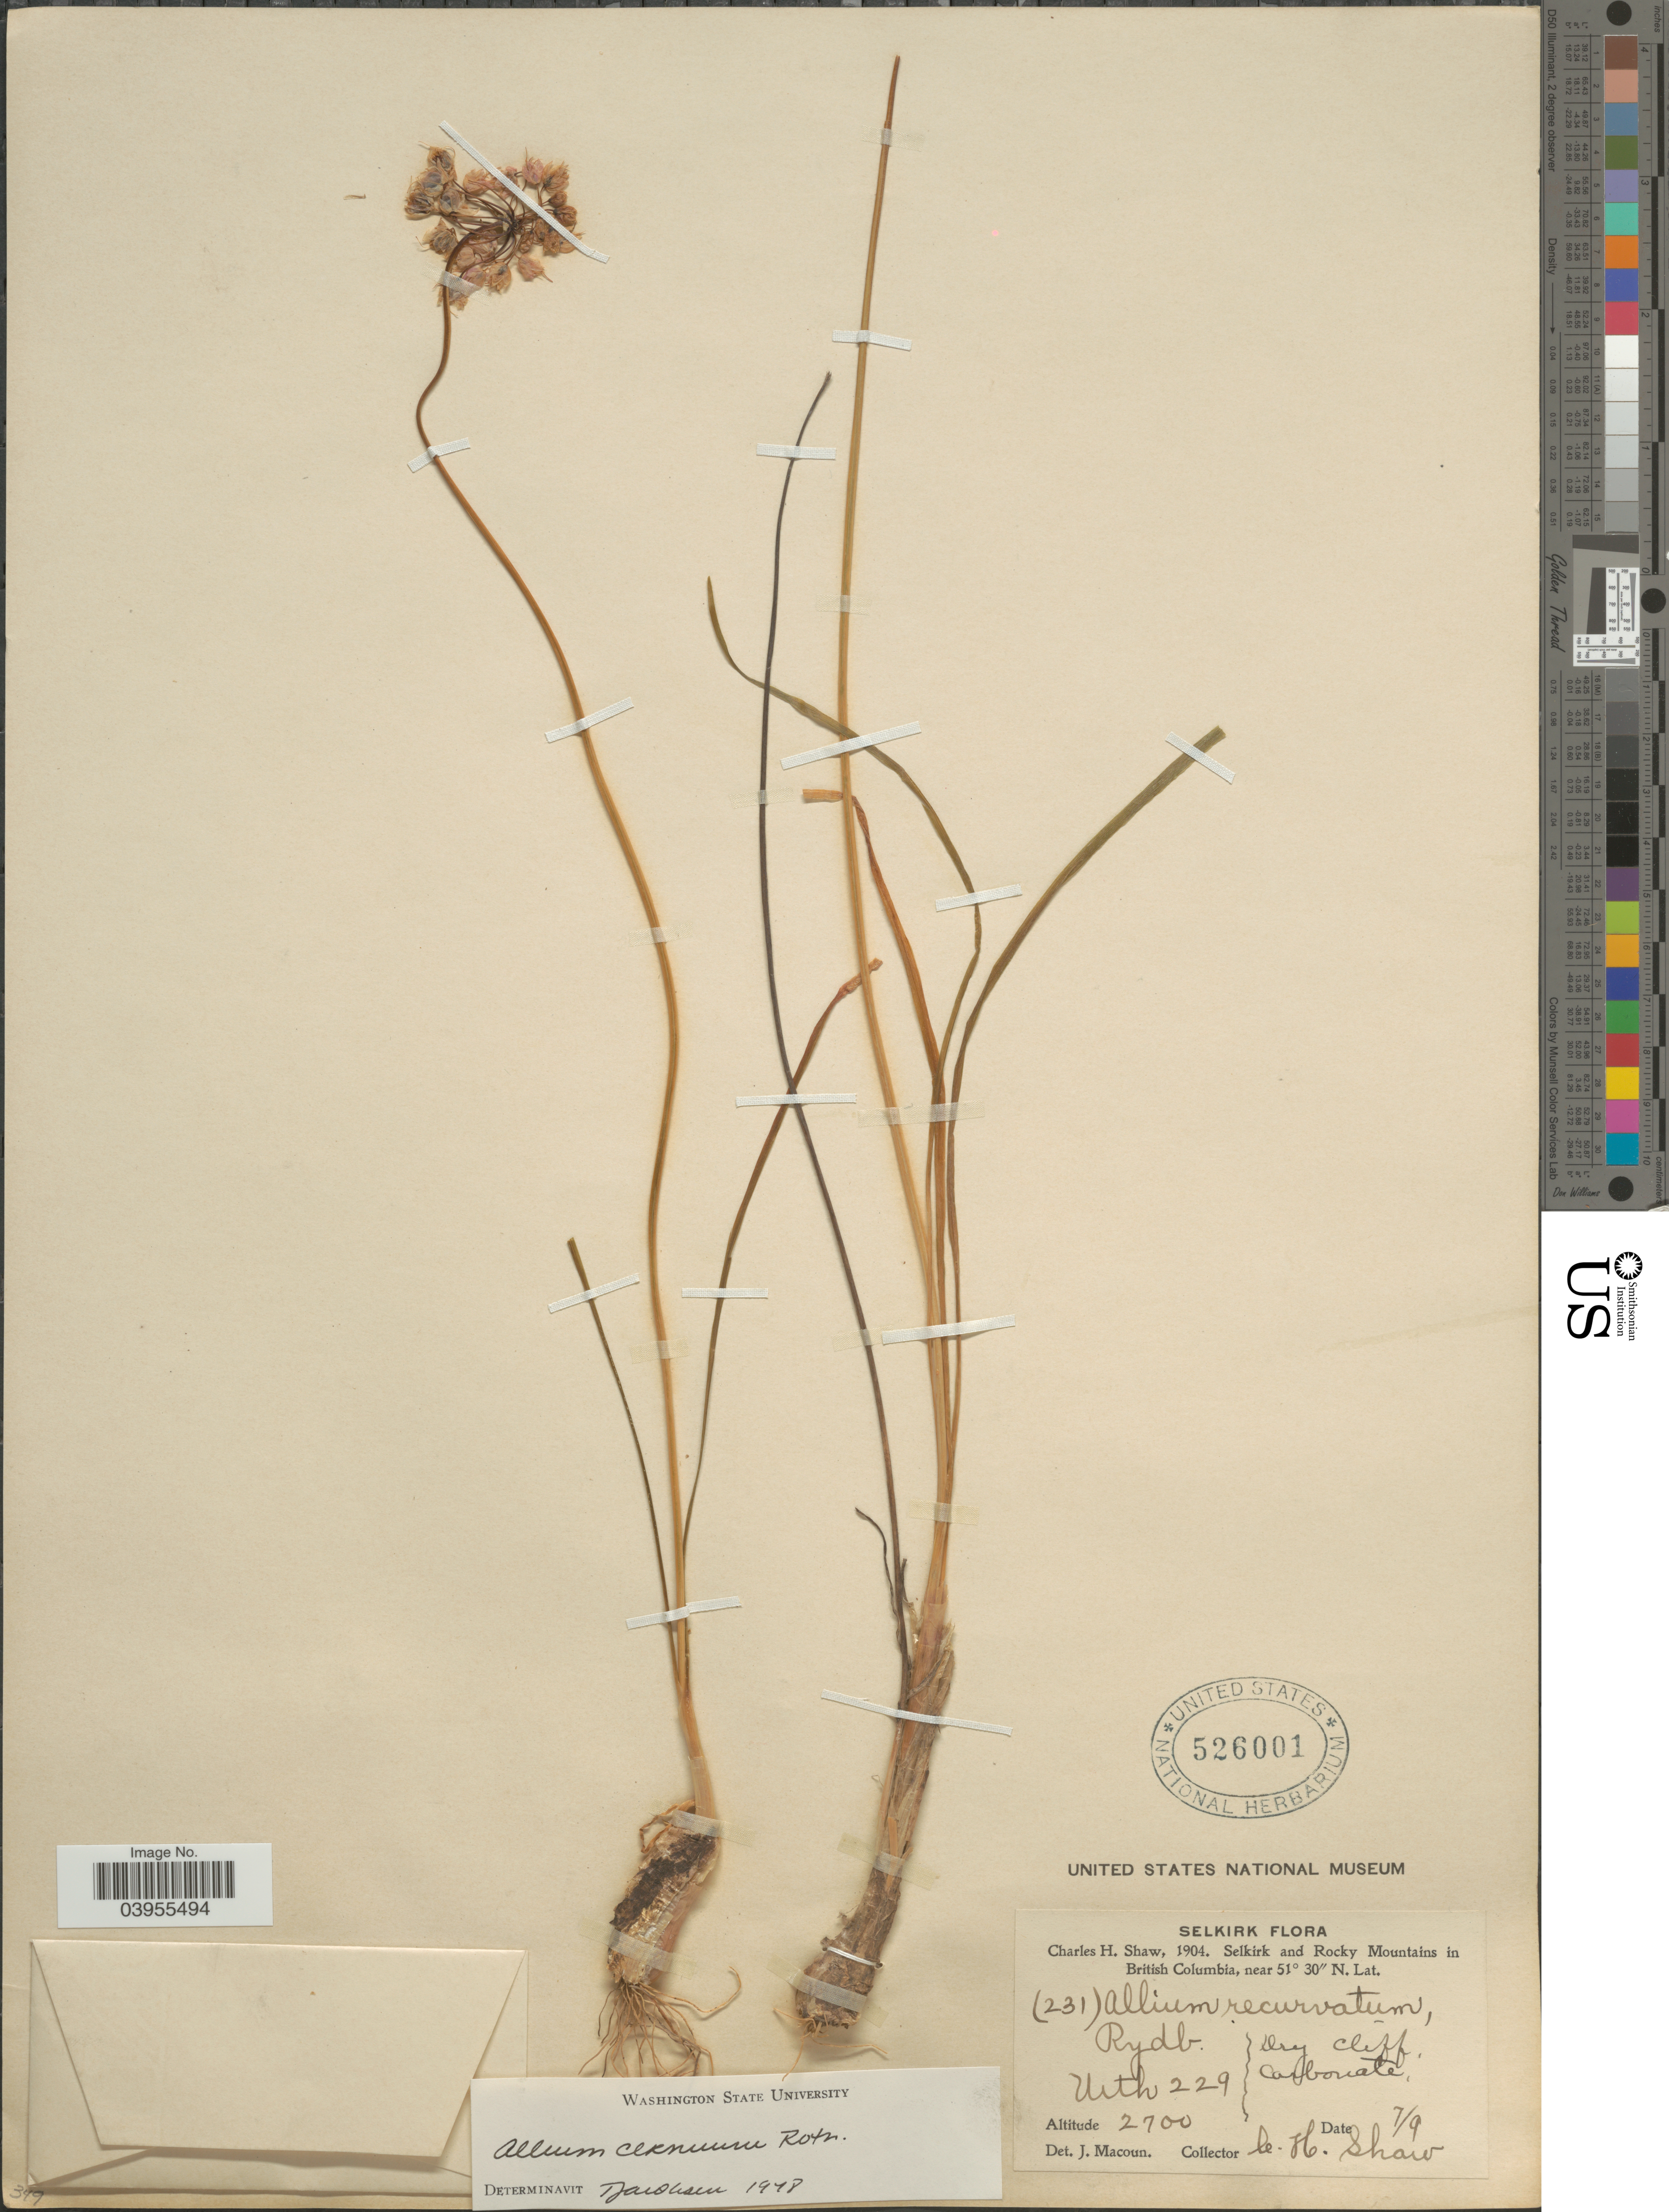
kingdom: Plantae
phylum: Tracheophyta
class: Liliopsida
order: Asparagales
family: Amaryllidaceae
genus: Allium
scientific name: Allium cernuum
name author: Roth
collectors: C. H. Shaw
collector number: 231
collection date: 1904-07-09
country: Canada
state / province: British Columbia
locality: Silkirk. Silkirk and Rocky Mountains.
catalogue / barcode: US 526001